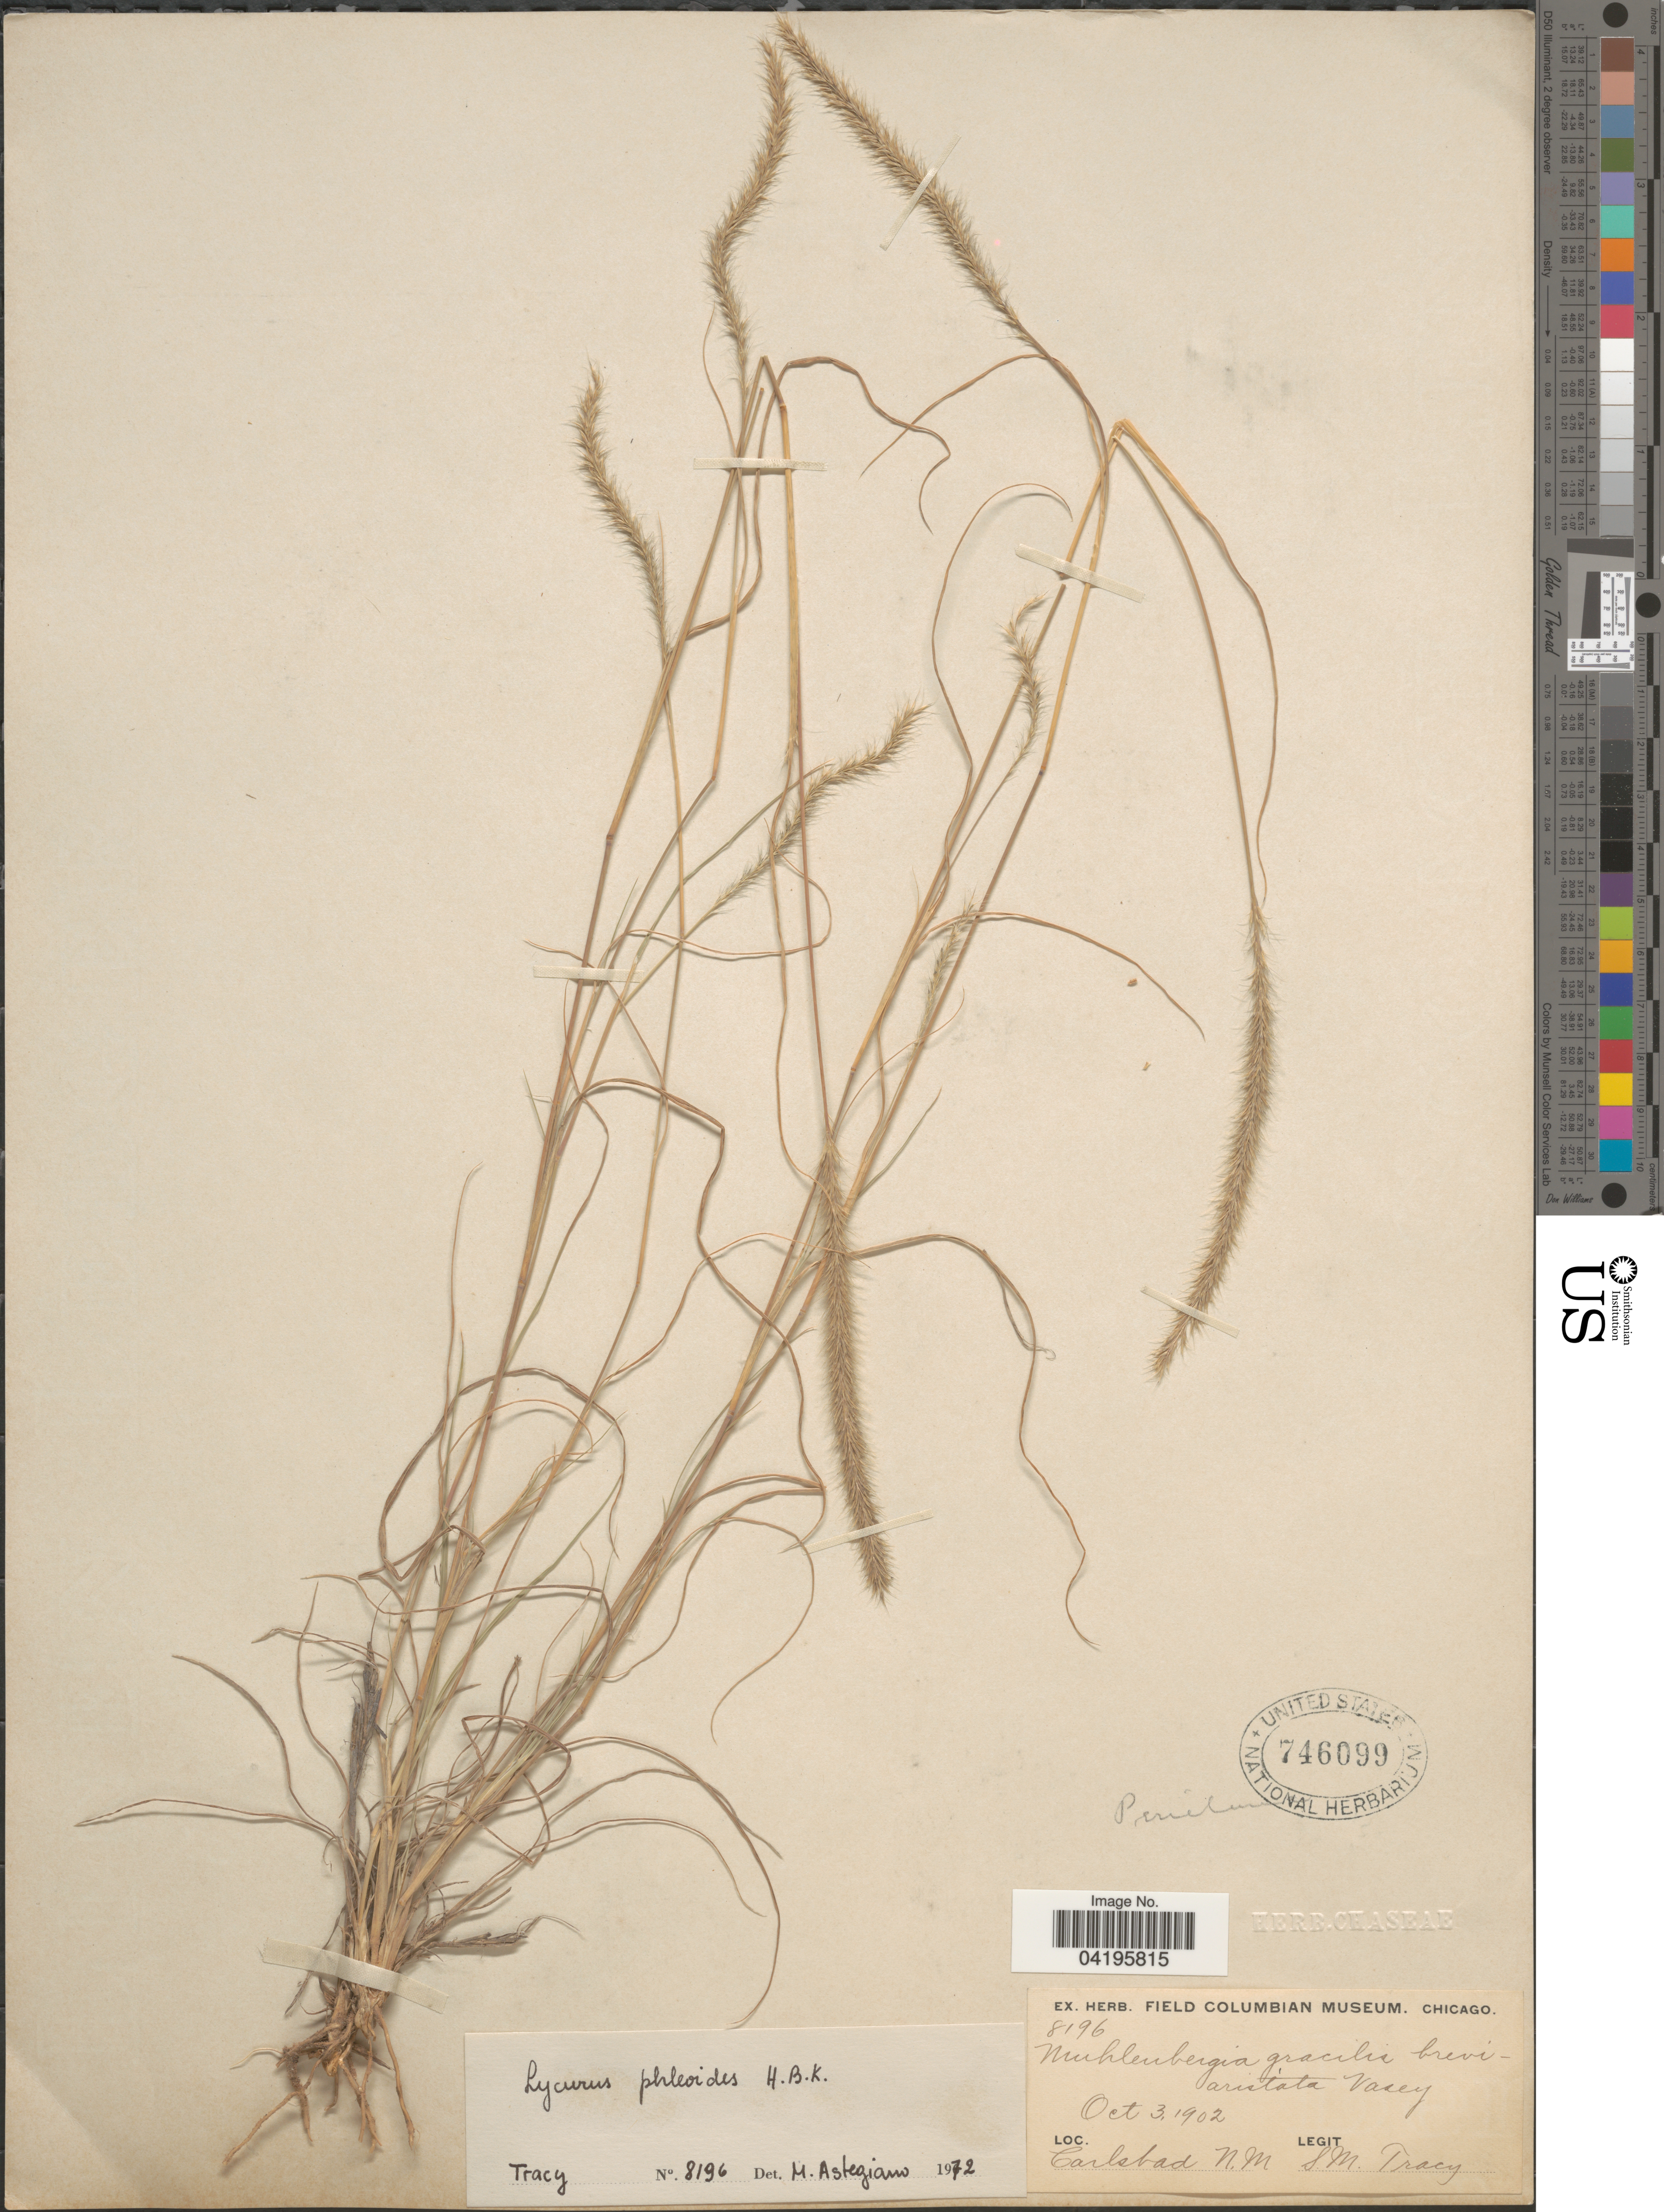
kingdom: Plantae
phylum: Tracheophyta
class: Liliopsida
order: Poales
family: Poaceae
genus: Muhlenbergia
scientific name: Muhlenbergia phleoides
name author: (Kunth) Columbus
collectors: S. M. Tracy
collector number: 8196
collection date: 1902-10-03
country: United States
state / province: New Mexico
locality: Carlsbad.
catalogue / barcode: US 746099